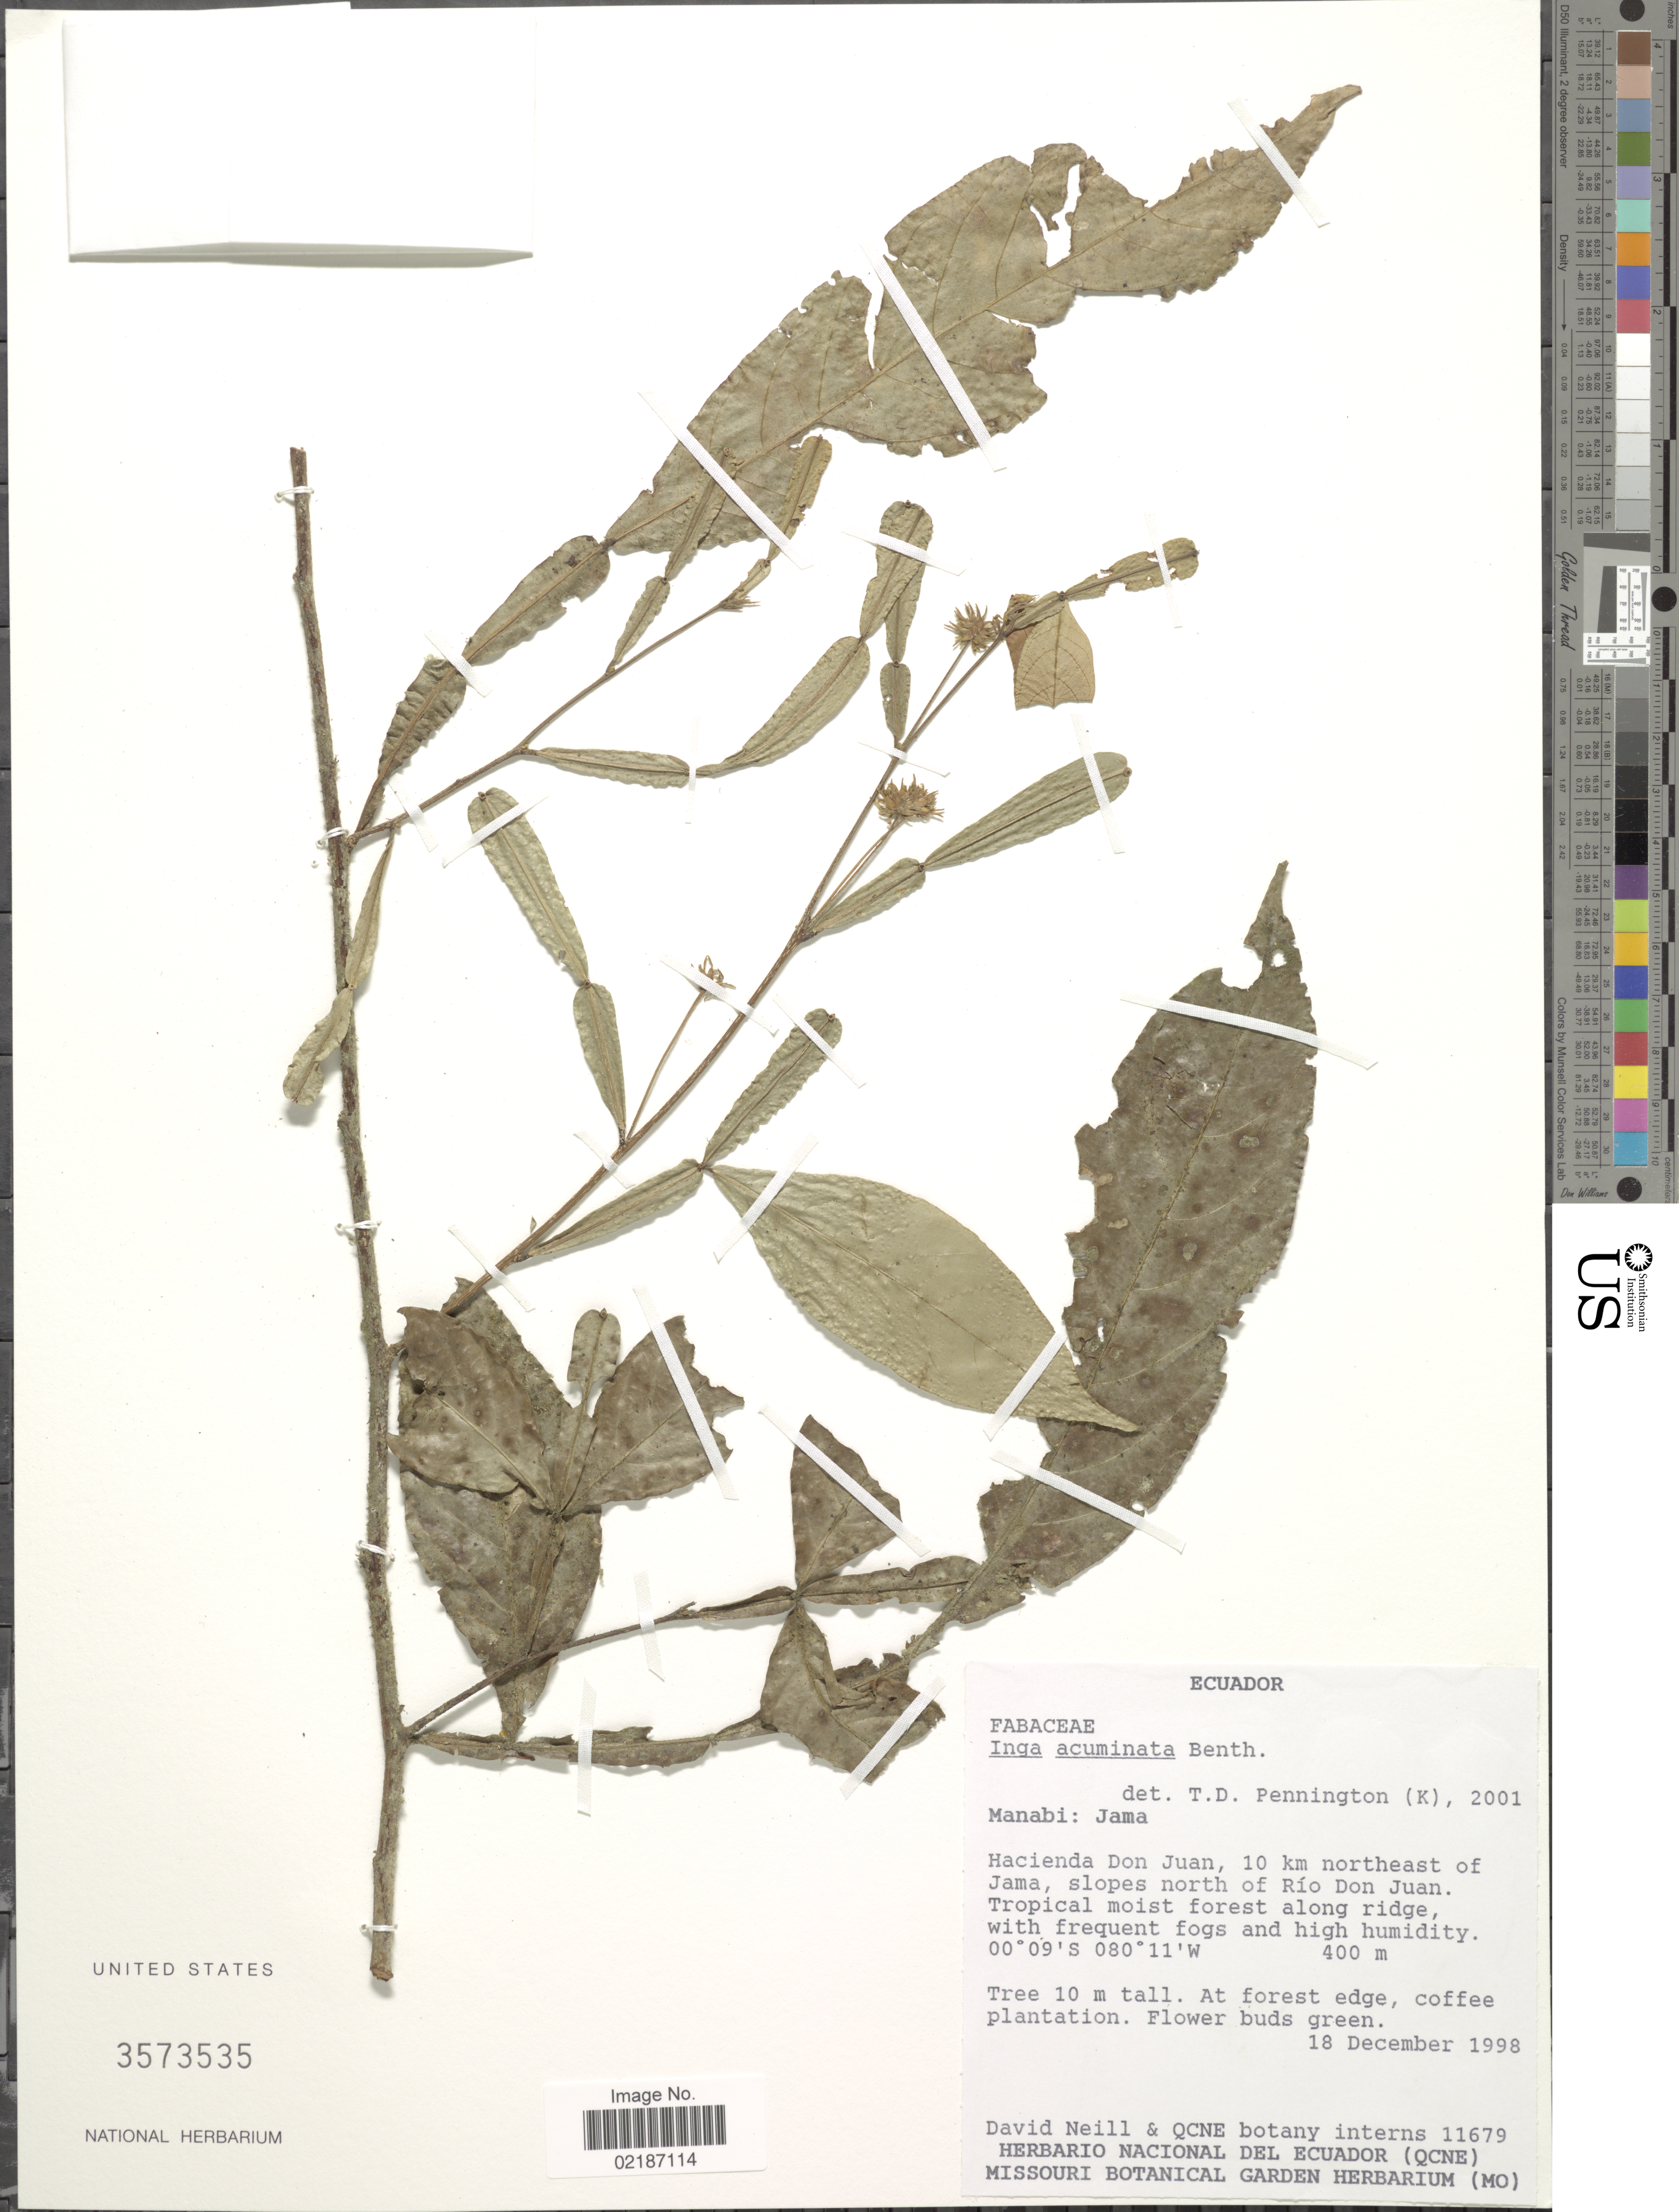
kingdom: Plantae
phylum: Tracheophyta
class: Magnoliopsida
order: Fabales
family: Fabaceae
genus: Inga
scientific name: Inga acuminata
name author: Benth.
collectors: D. Neill & QCNE botany interns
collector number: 11679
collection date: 1998-12-18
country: Ecuador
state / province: Manabí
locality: Jama, Hacienda Don Juan, 10 km northeast of Jama, slopes north of Río Don Juan, Tropical moist forest along ridge, coffee plantation.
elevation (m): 400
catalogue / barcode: US 3573535